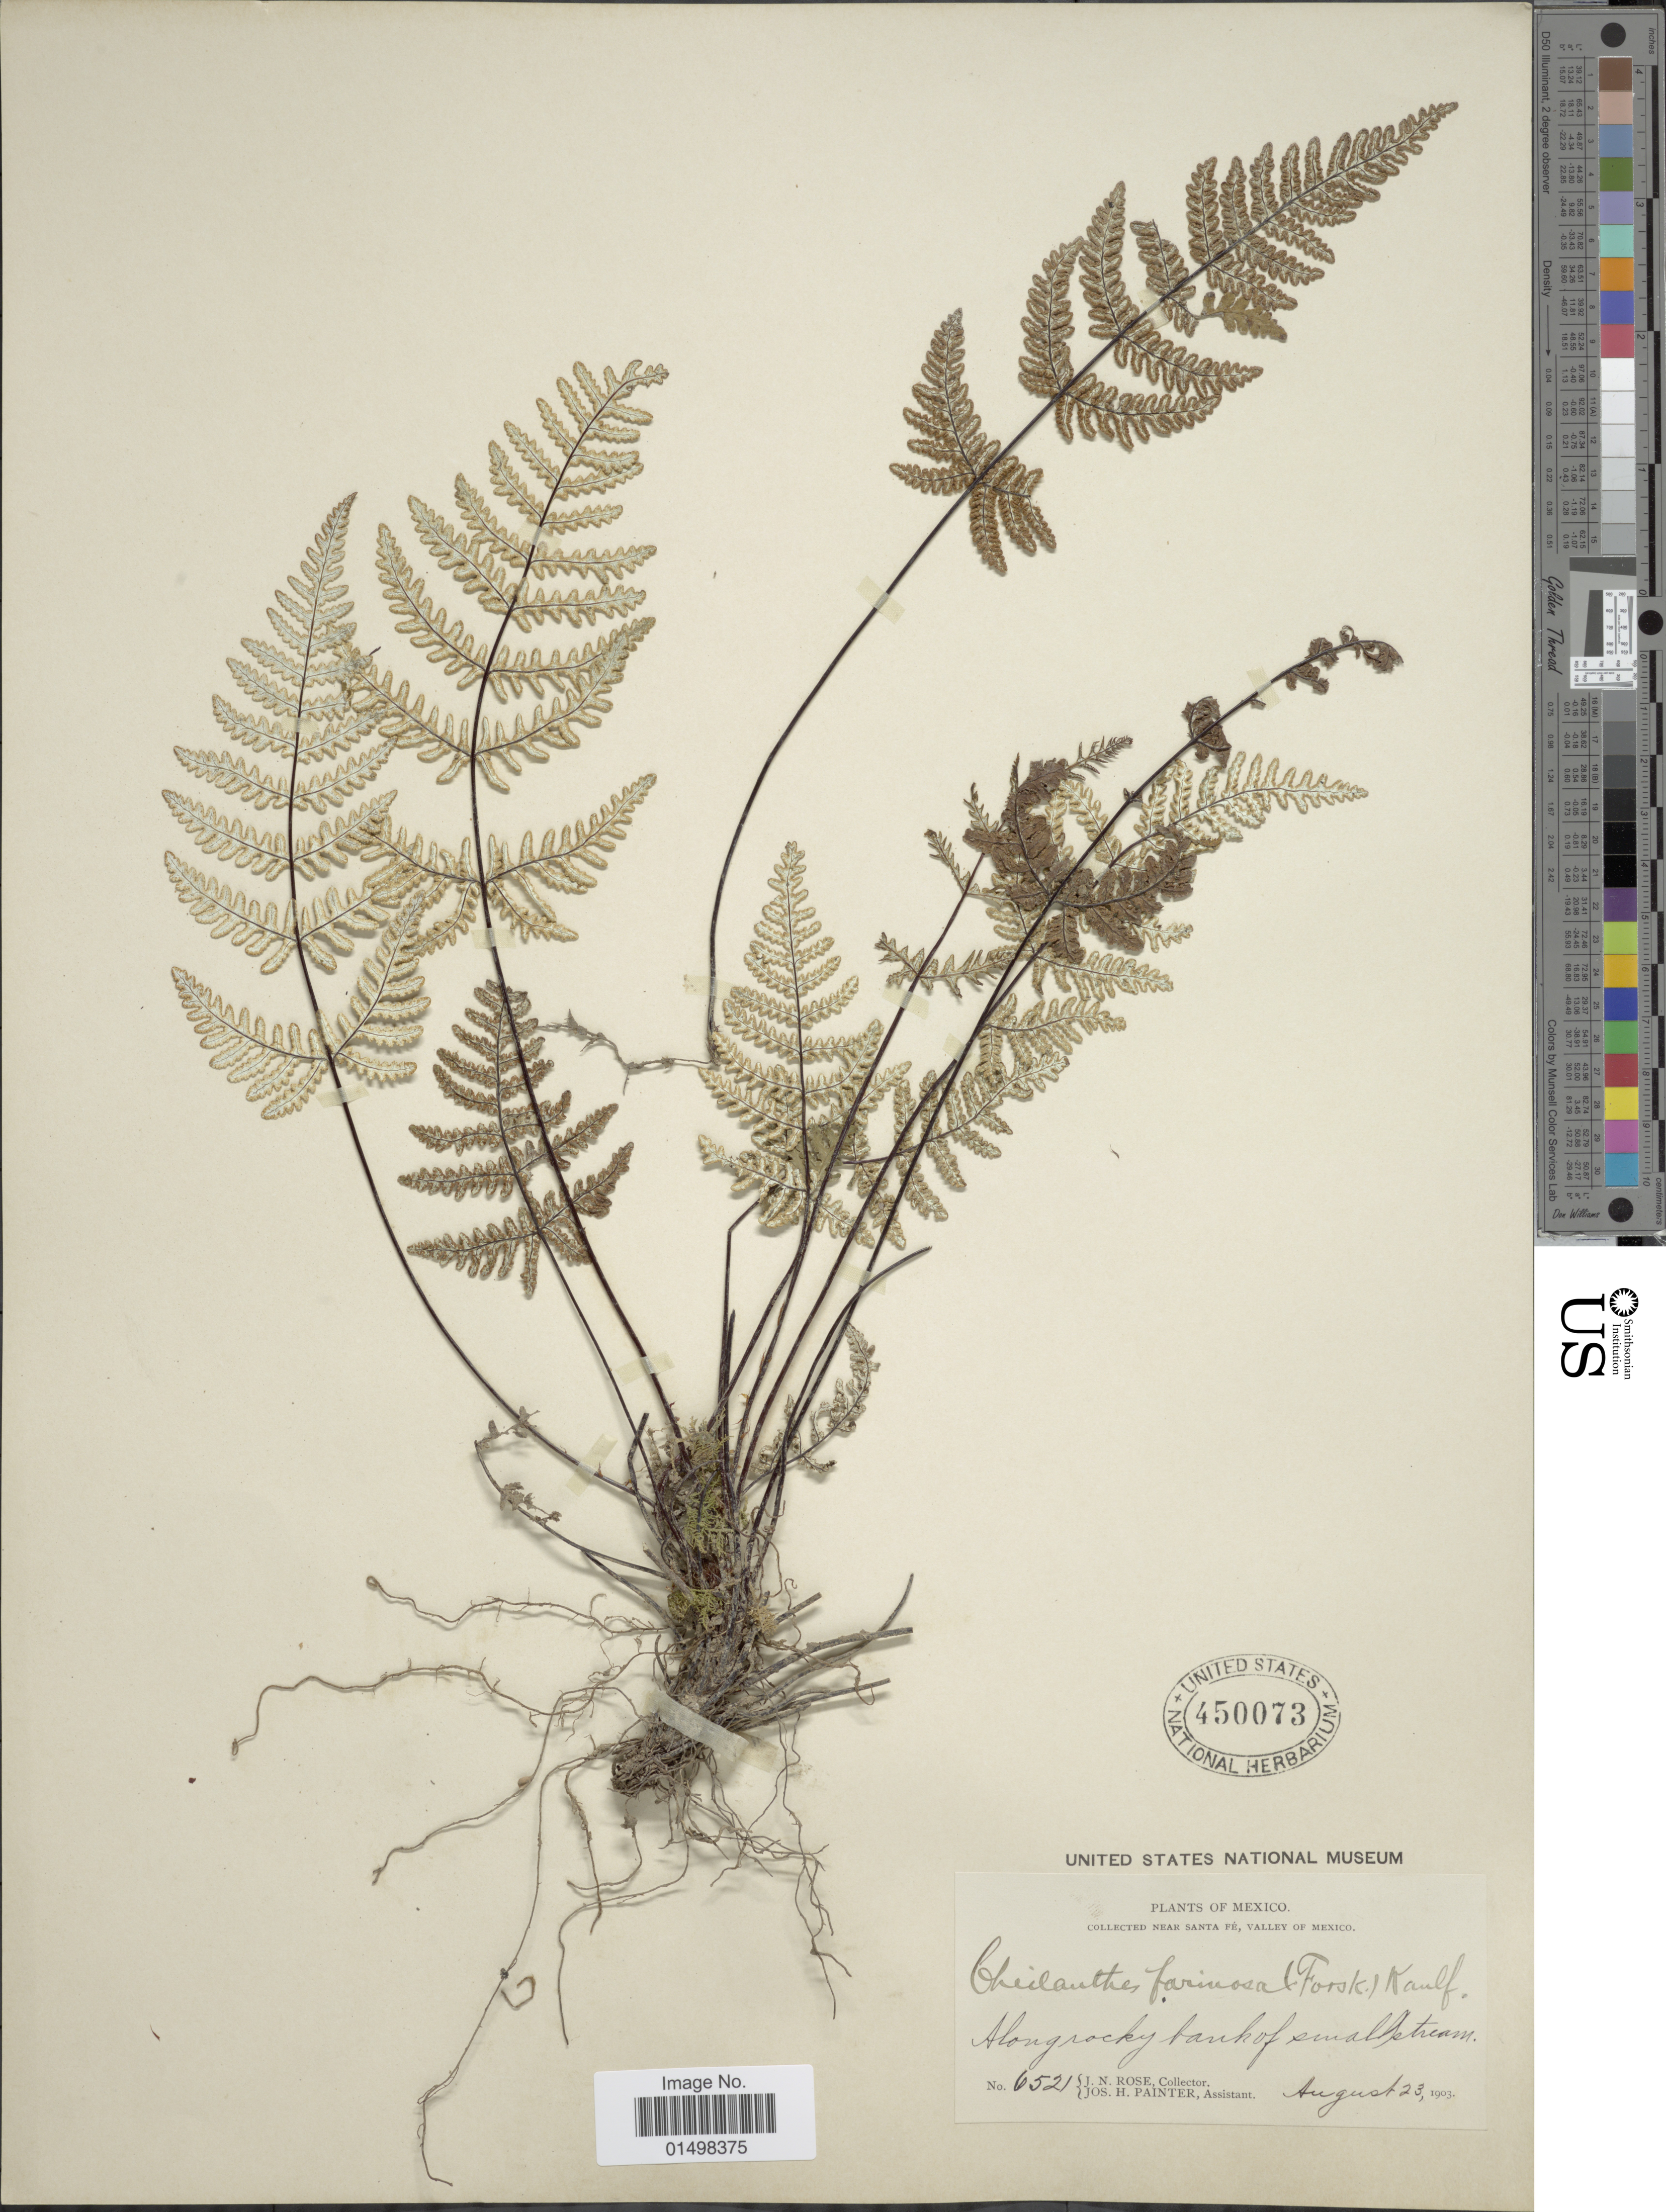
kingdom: Plantae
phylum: Tracheophyta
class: Polypodiopsida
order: Polypodiales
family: Pteridaceae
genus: Aleuritopteris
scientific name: Aleuritopteris farinosa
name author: (Forssk.) Fée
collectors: J. N. Rose & J. H. Painter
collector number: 6521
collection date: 1903-08-23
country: Mexico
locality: Near Santa Fe, Valley of Mexico. Along rocky bank of small stream.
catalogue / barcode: US 450073